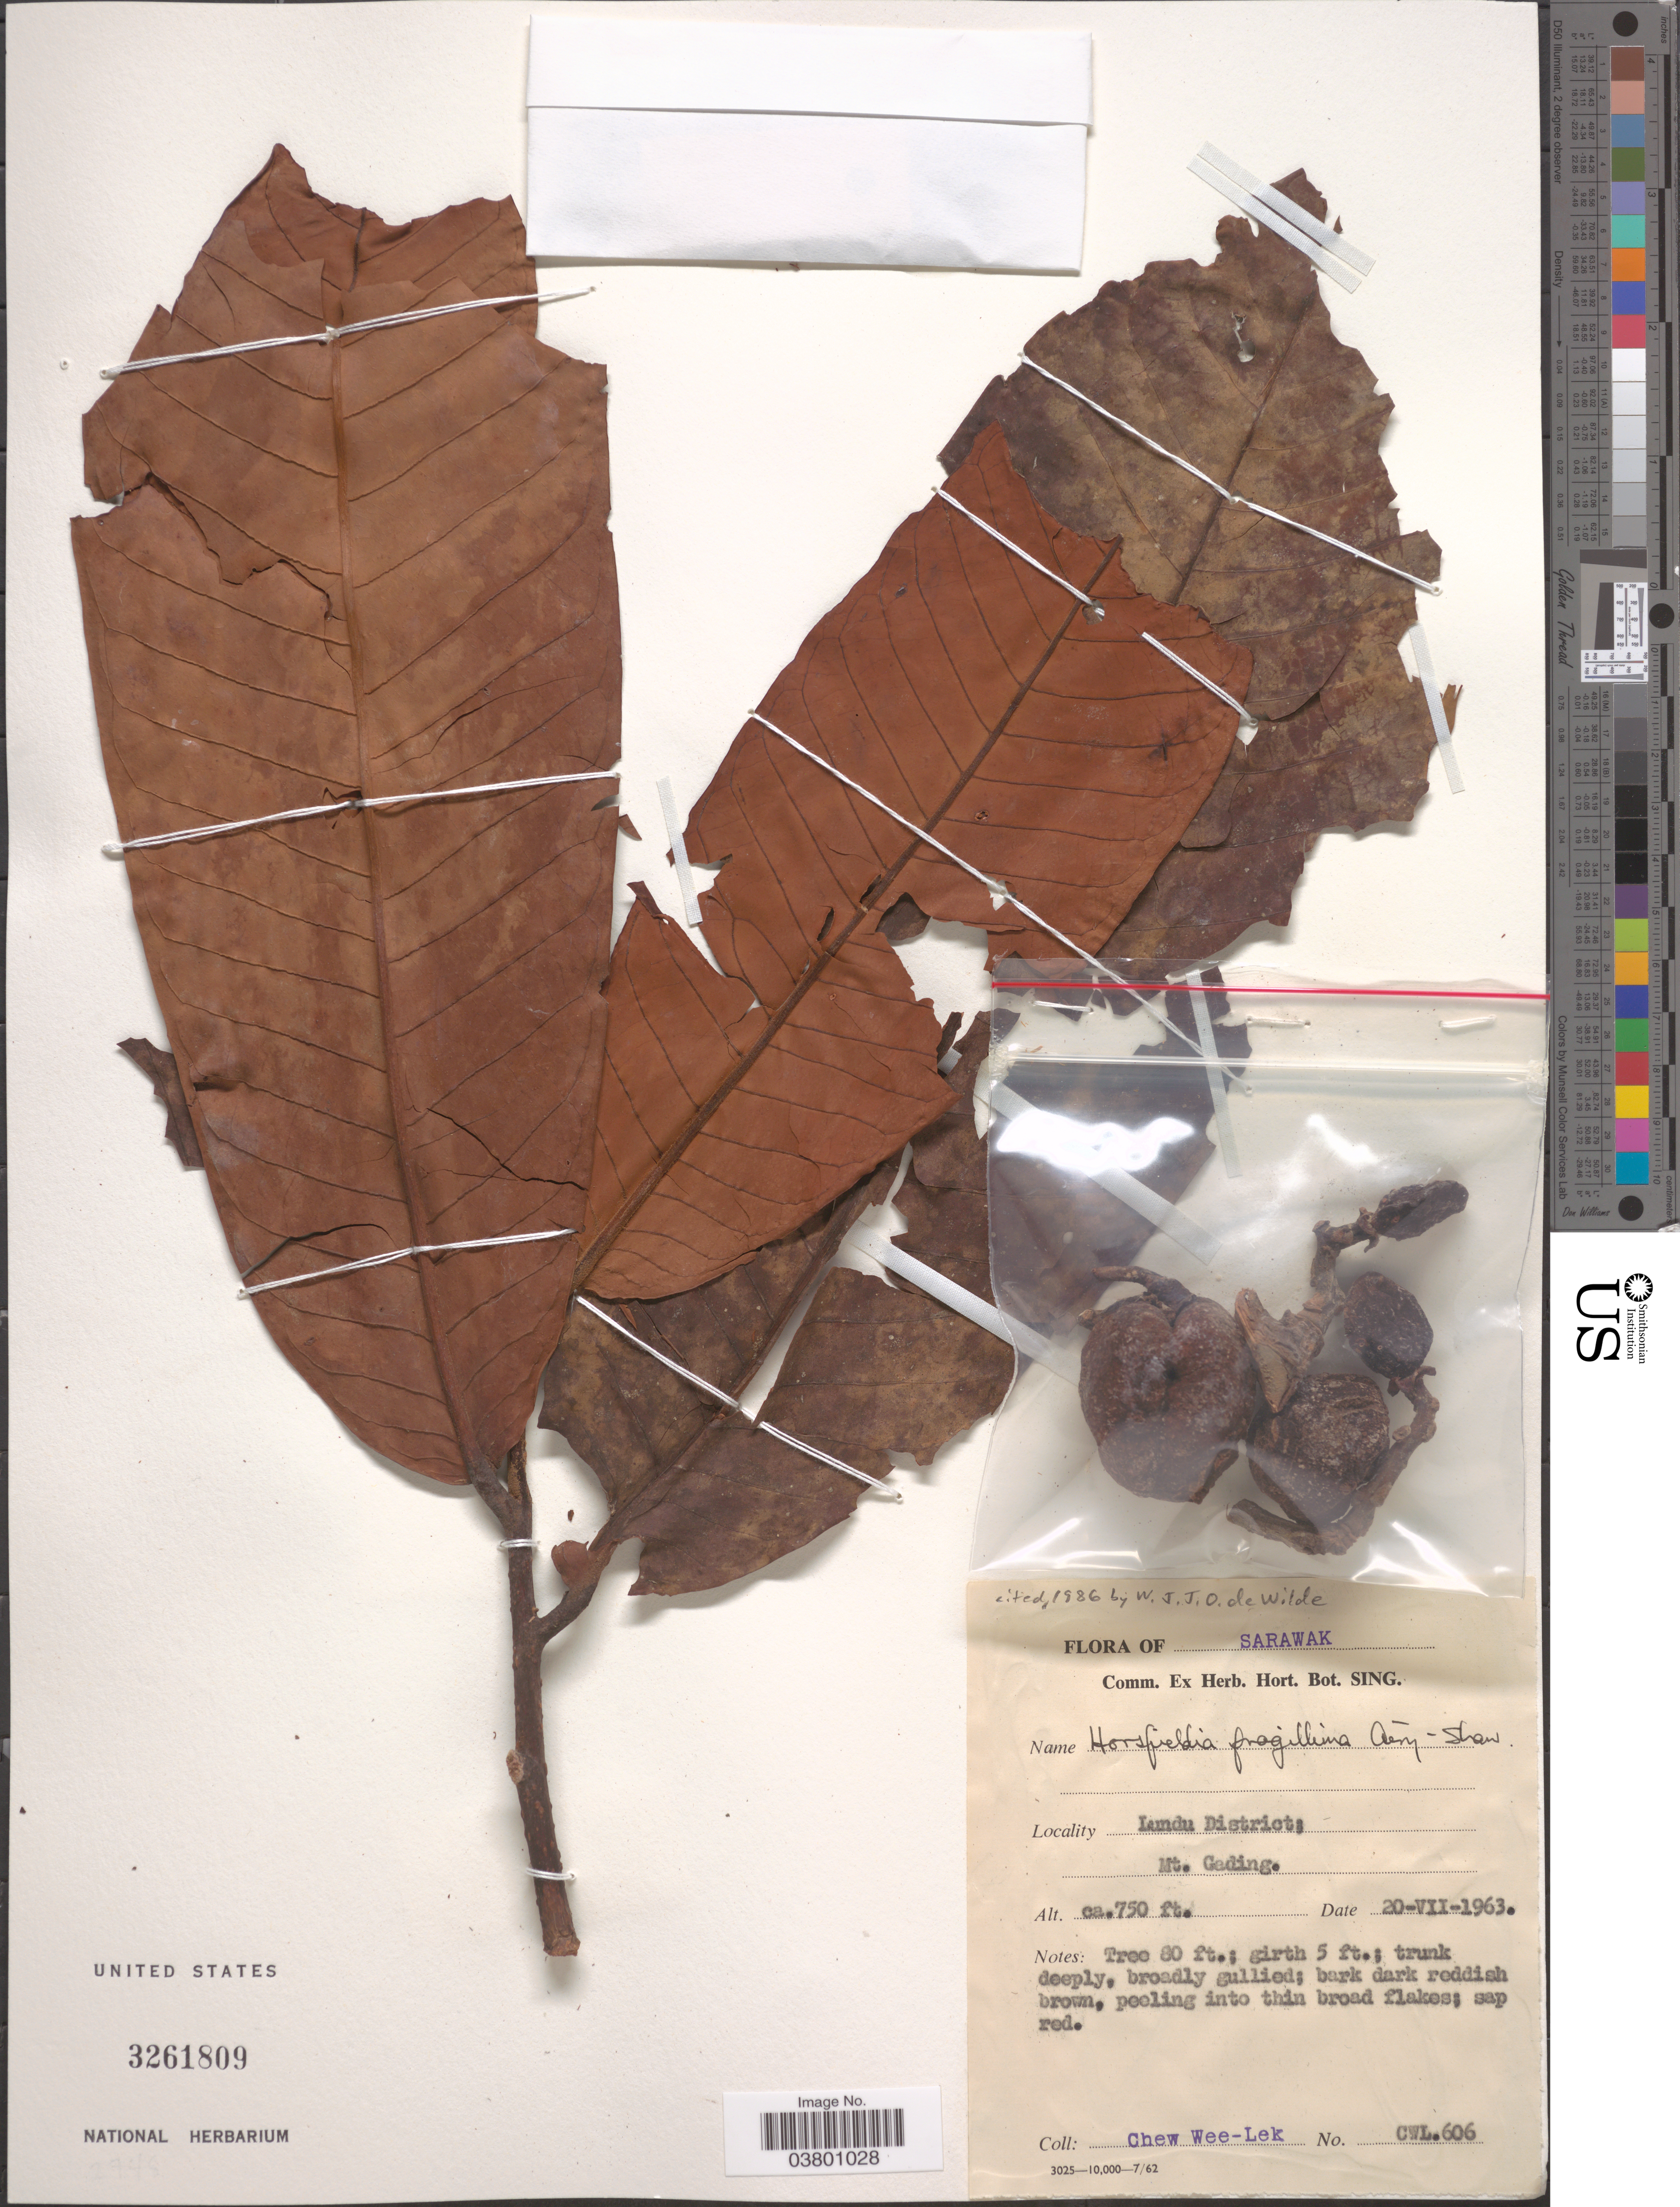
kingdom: Plantae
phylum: Tracheophyta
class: Magnoliopsida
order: Magnoliales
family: Myristicaceae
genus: Horsfieldia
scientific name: Horsfieldia fragillima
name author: Airy Shaw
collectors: W. Chew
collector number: CWL. 606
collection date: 1963-07-20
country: Malaysia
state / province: Sarawak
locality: Lundu District; Mt. Gading.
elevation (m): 229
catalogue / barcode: US 3261809